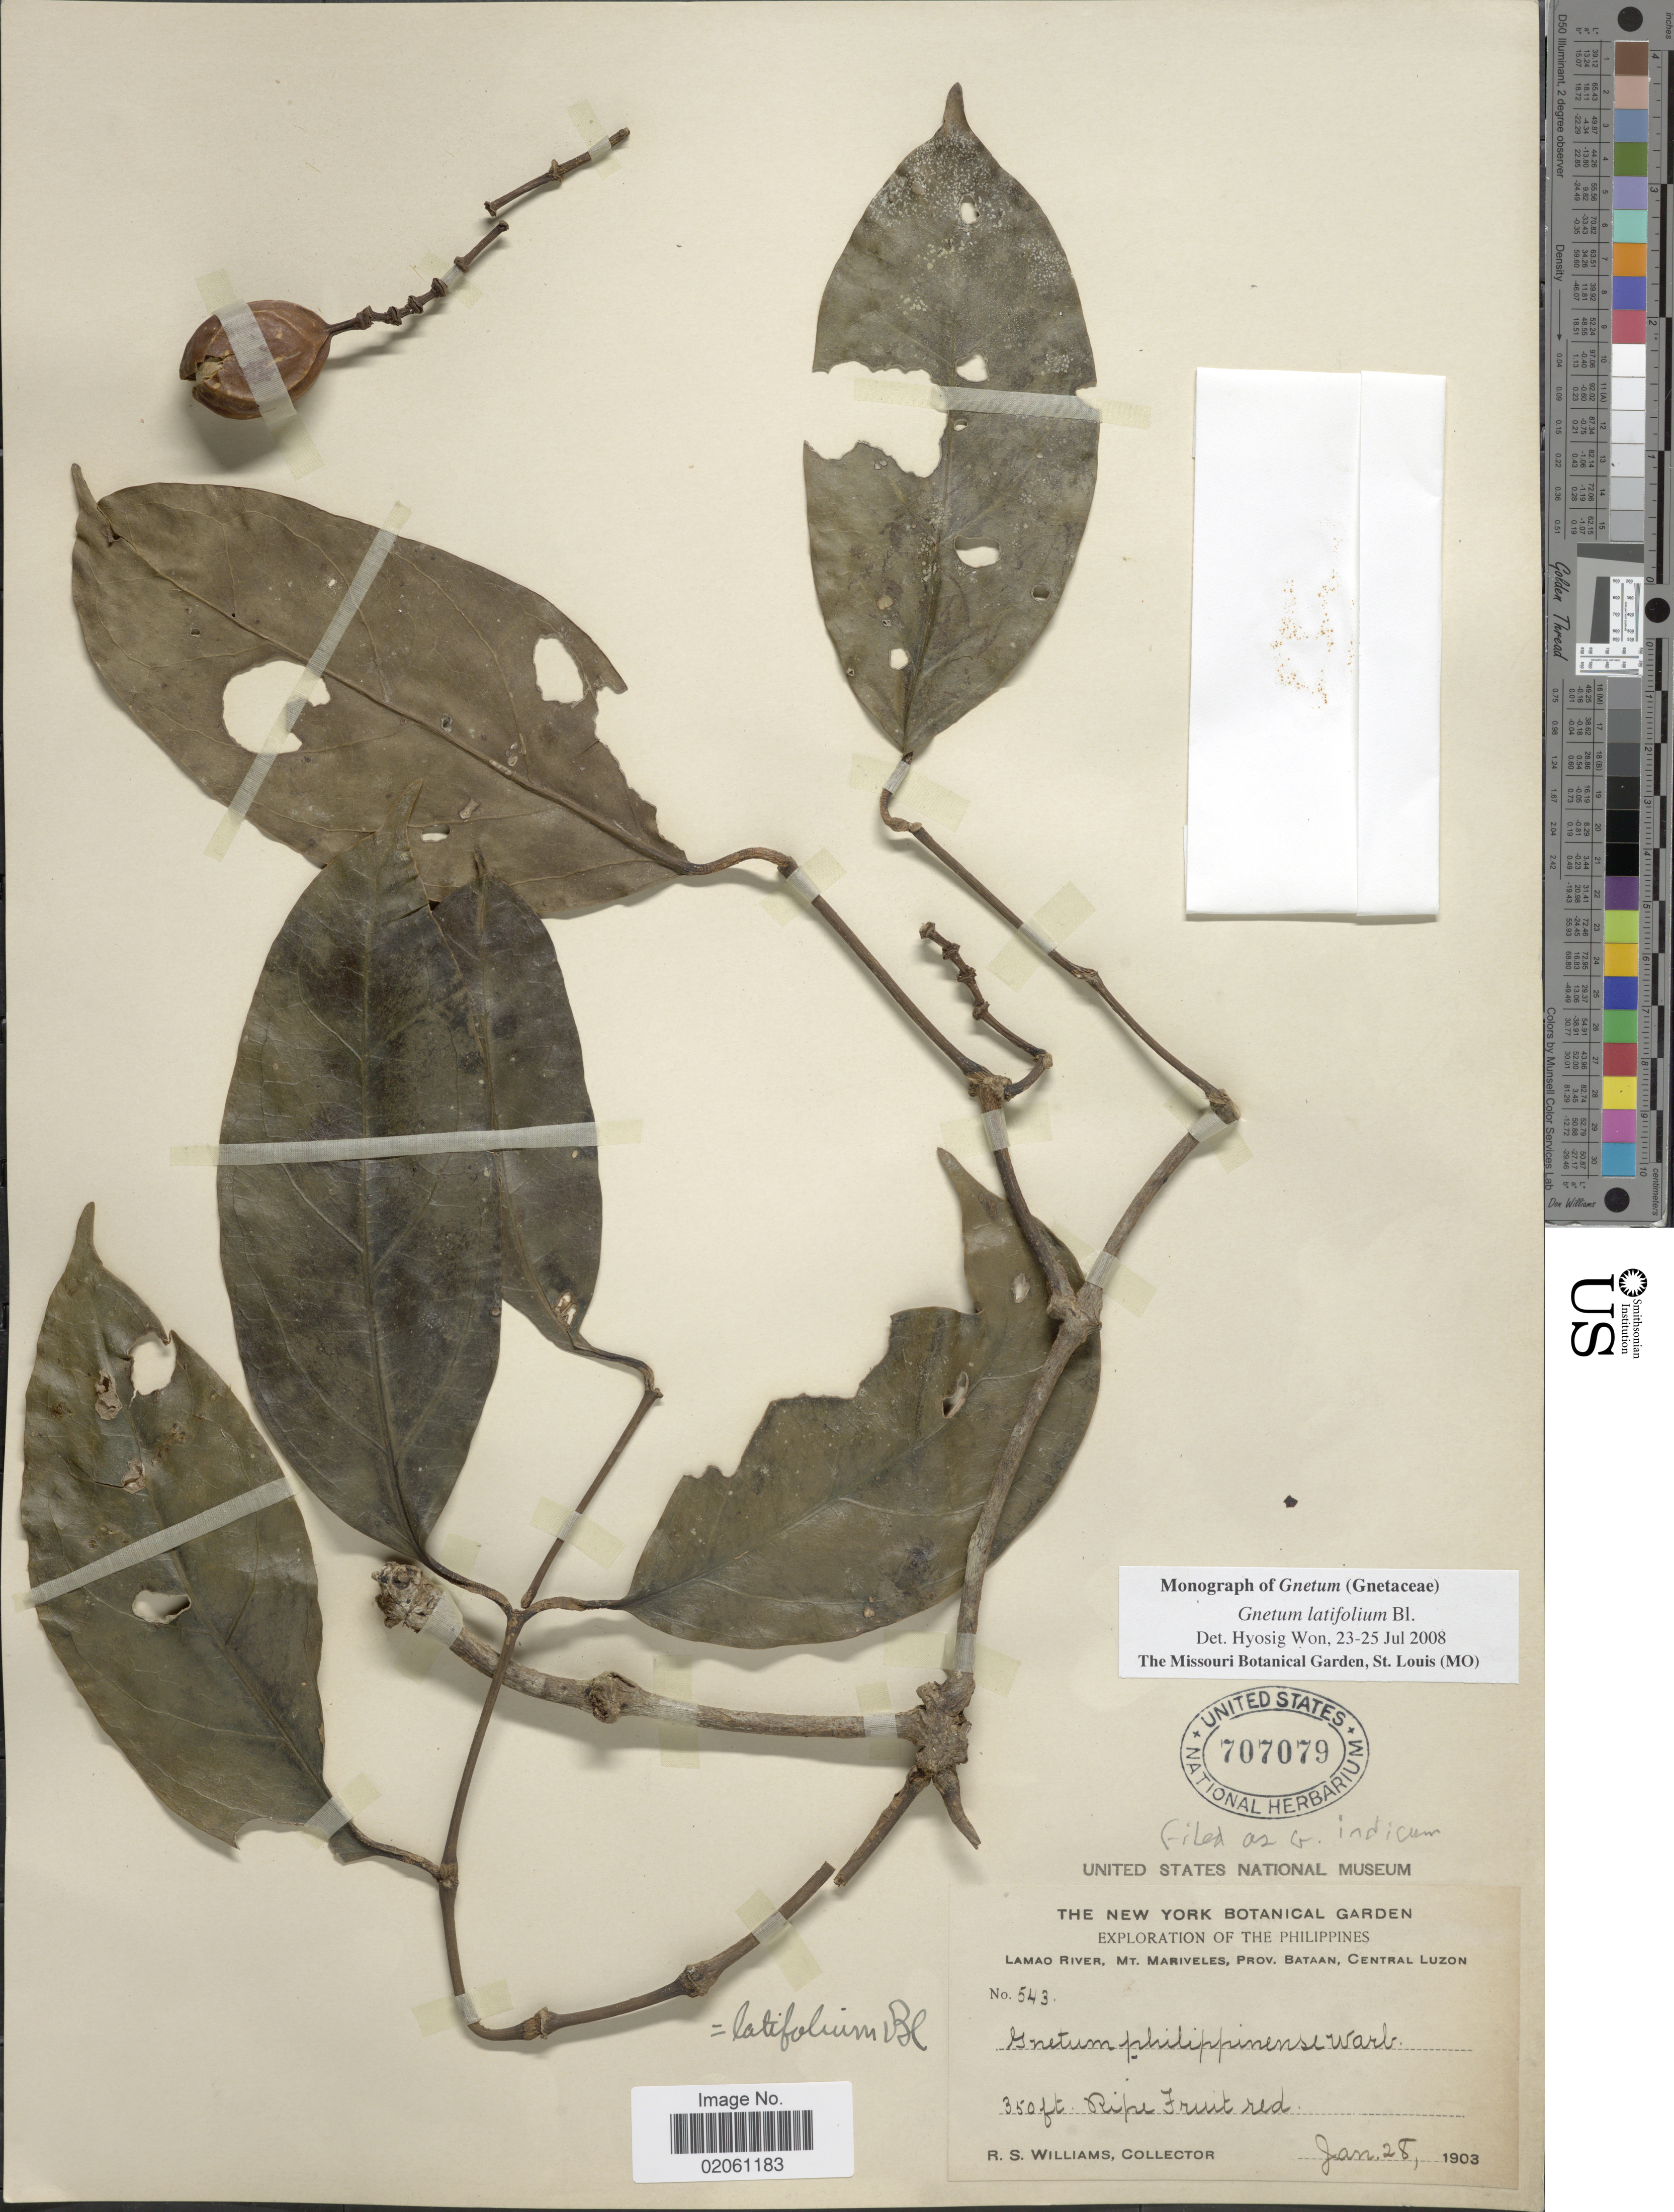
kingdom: Plantae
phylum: Tracheophyta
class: Gnetopsida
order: Gnetales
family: Gnetaceae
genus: Gnetum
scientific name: Gnetum indicum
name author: (Lour.) Merr.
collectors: R. S. Williams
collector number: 543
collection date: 1903-01-28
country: Philippines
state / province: Central Luzon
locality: Lamao River, Mt. Mariveles. Prov. Bataan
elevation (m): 107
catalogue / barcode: US 707079